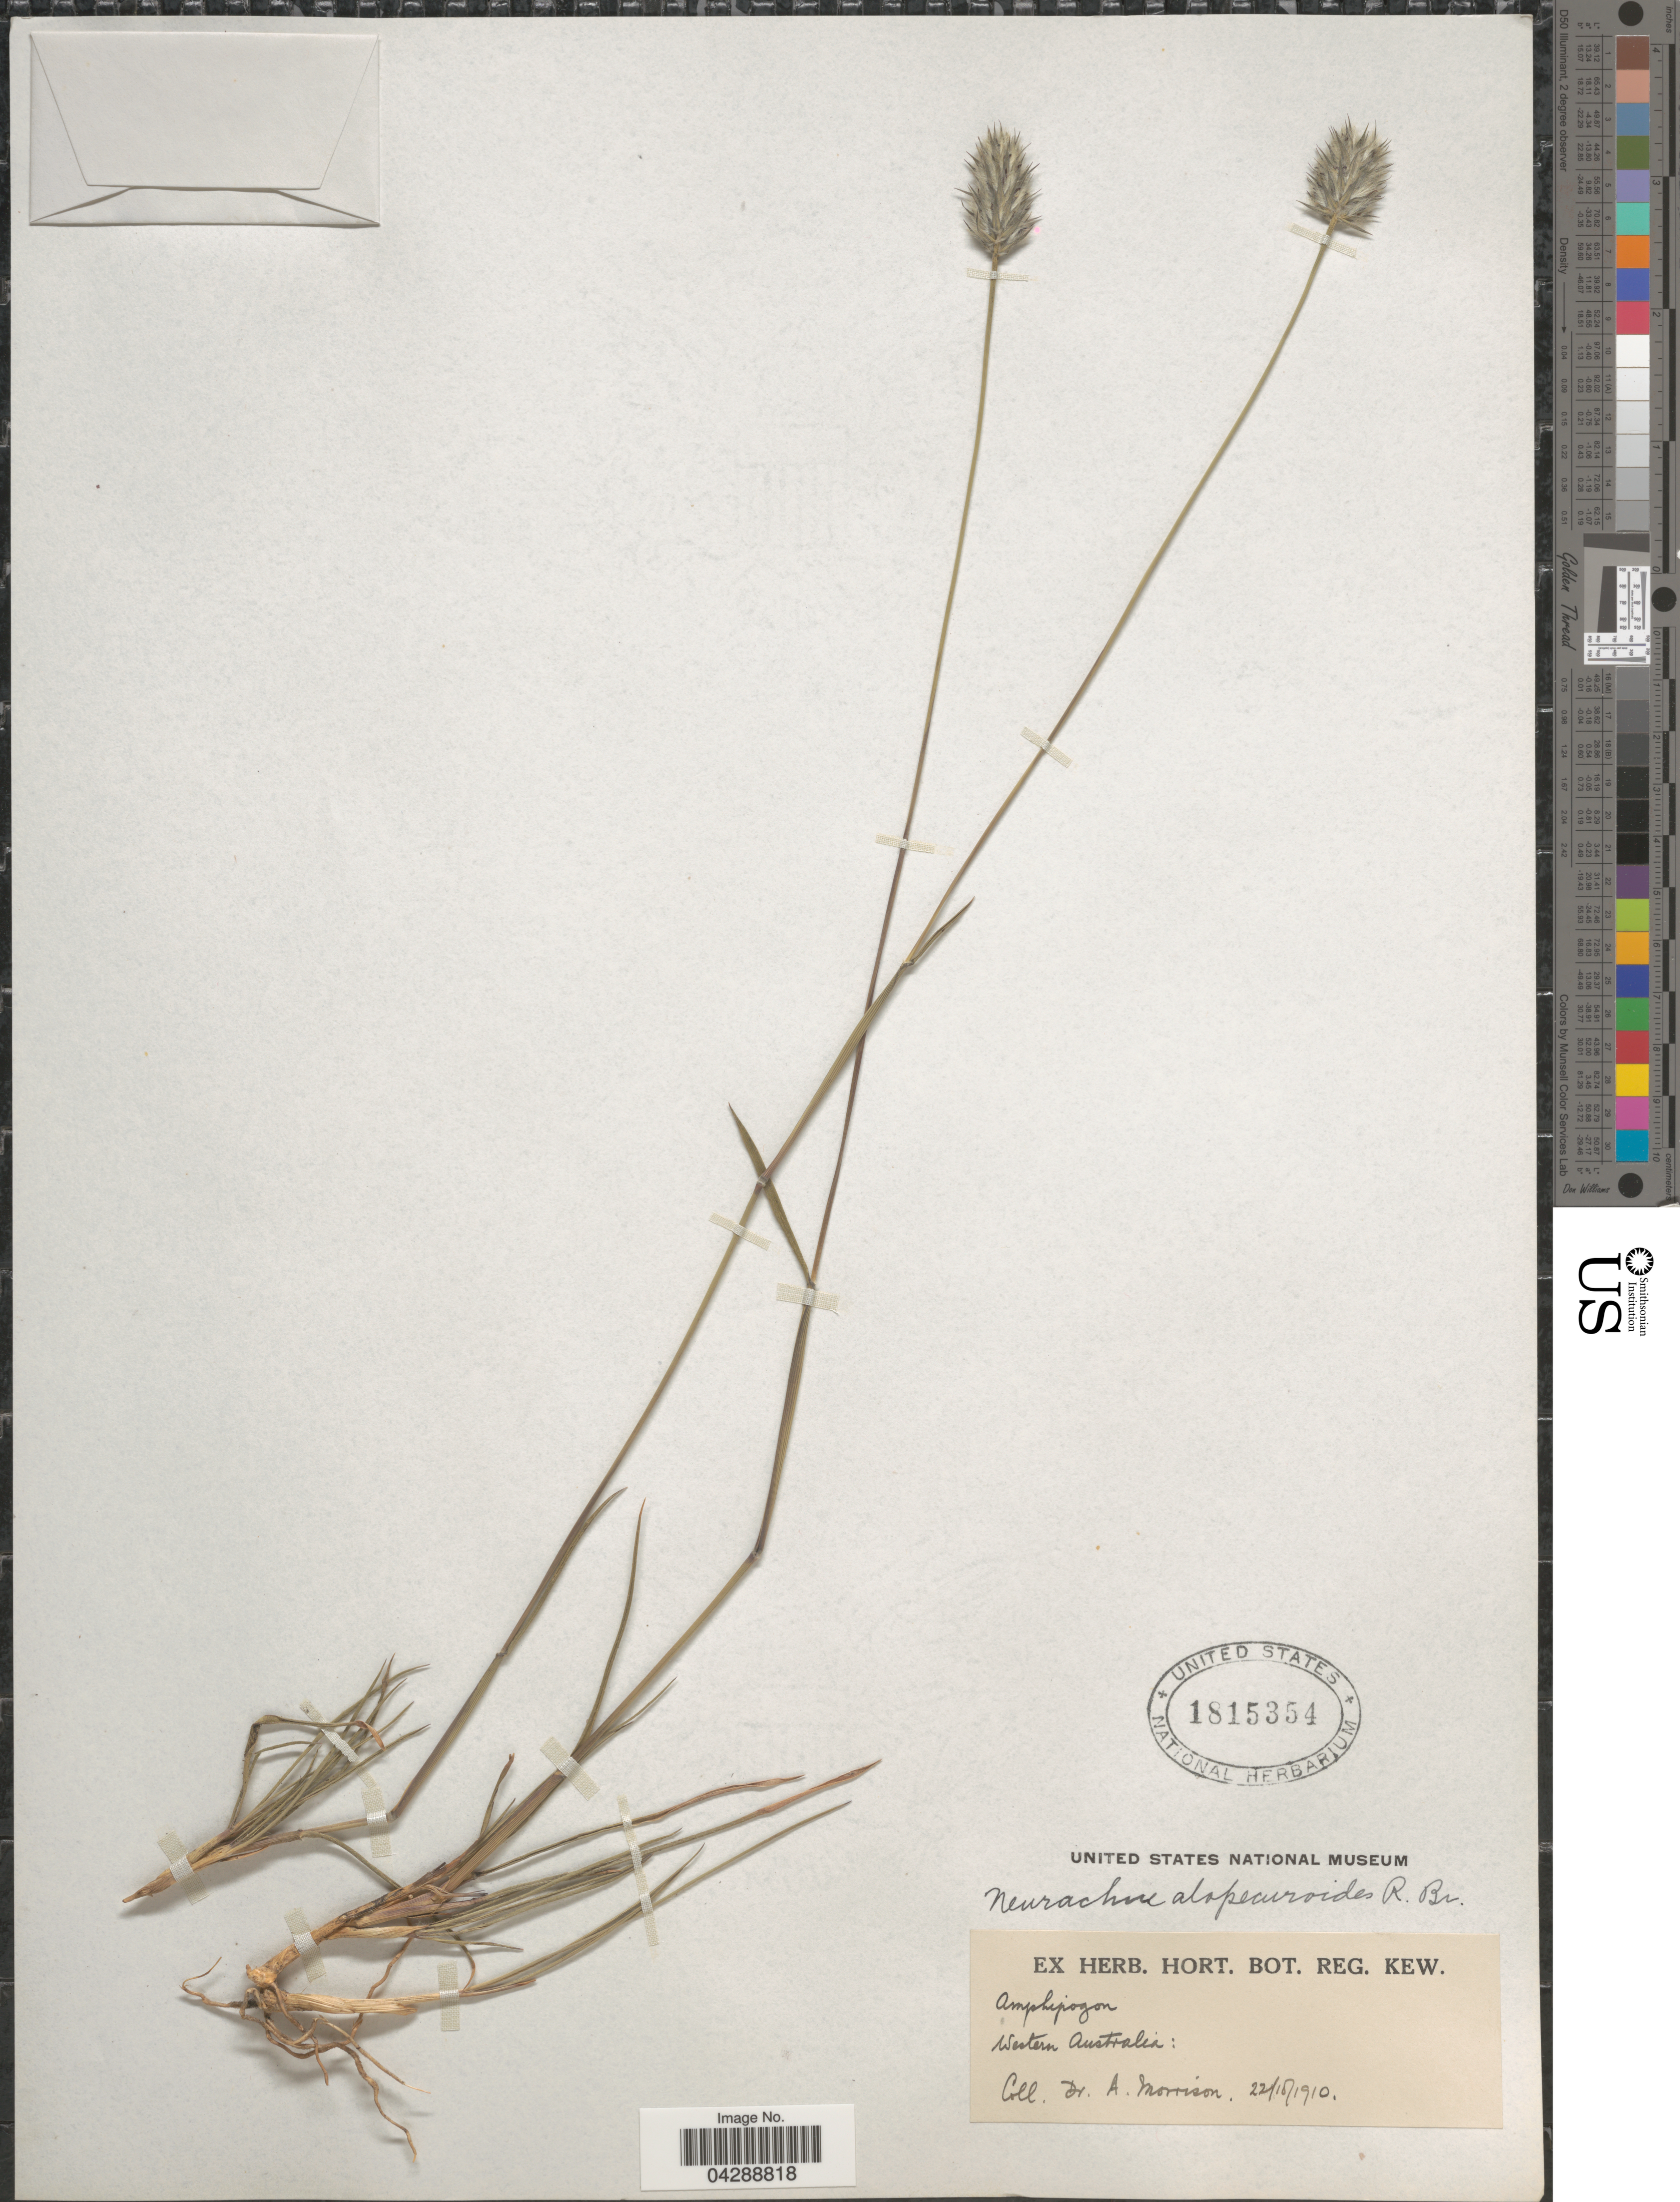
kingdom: Plantae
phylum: Tracheophyta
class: Liliopsida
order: Poales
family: Poaceae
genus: Neurachne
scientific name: Neurachne alopecuroidea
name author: R. Br.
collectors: A. Morrison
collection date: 1910-10-22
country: Australia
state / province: Western Australia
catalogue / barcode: US 1815354